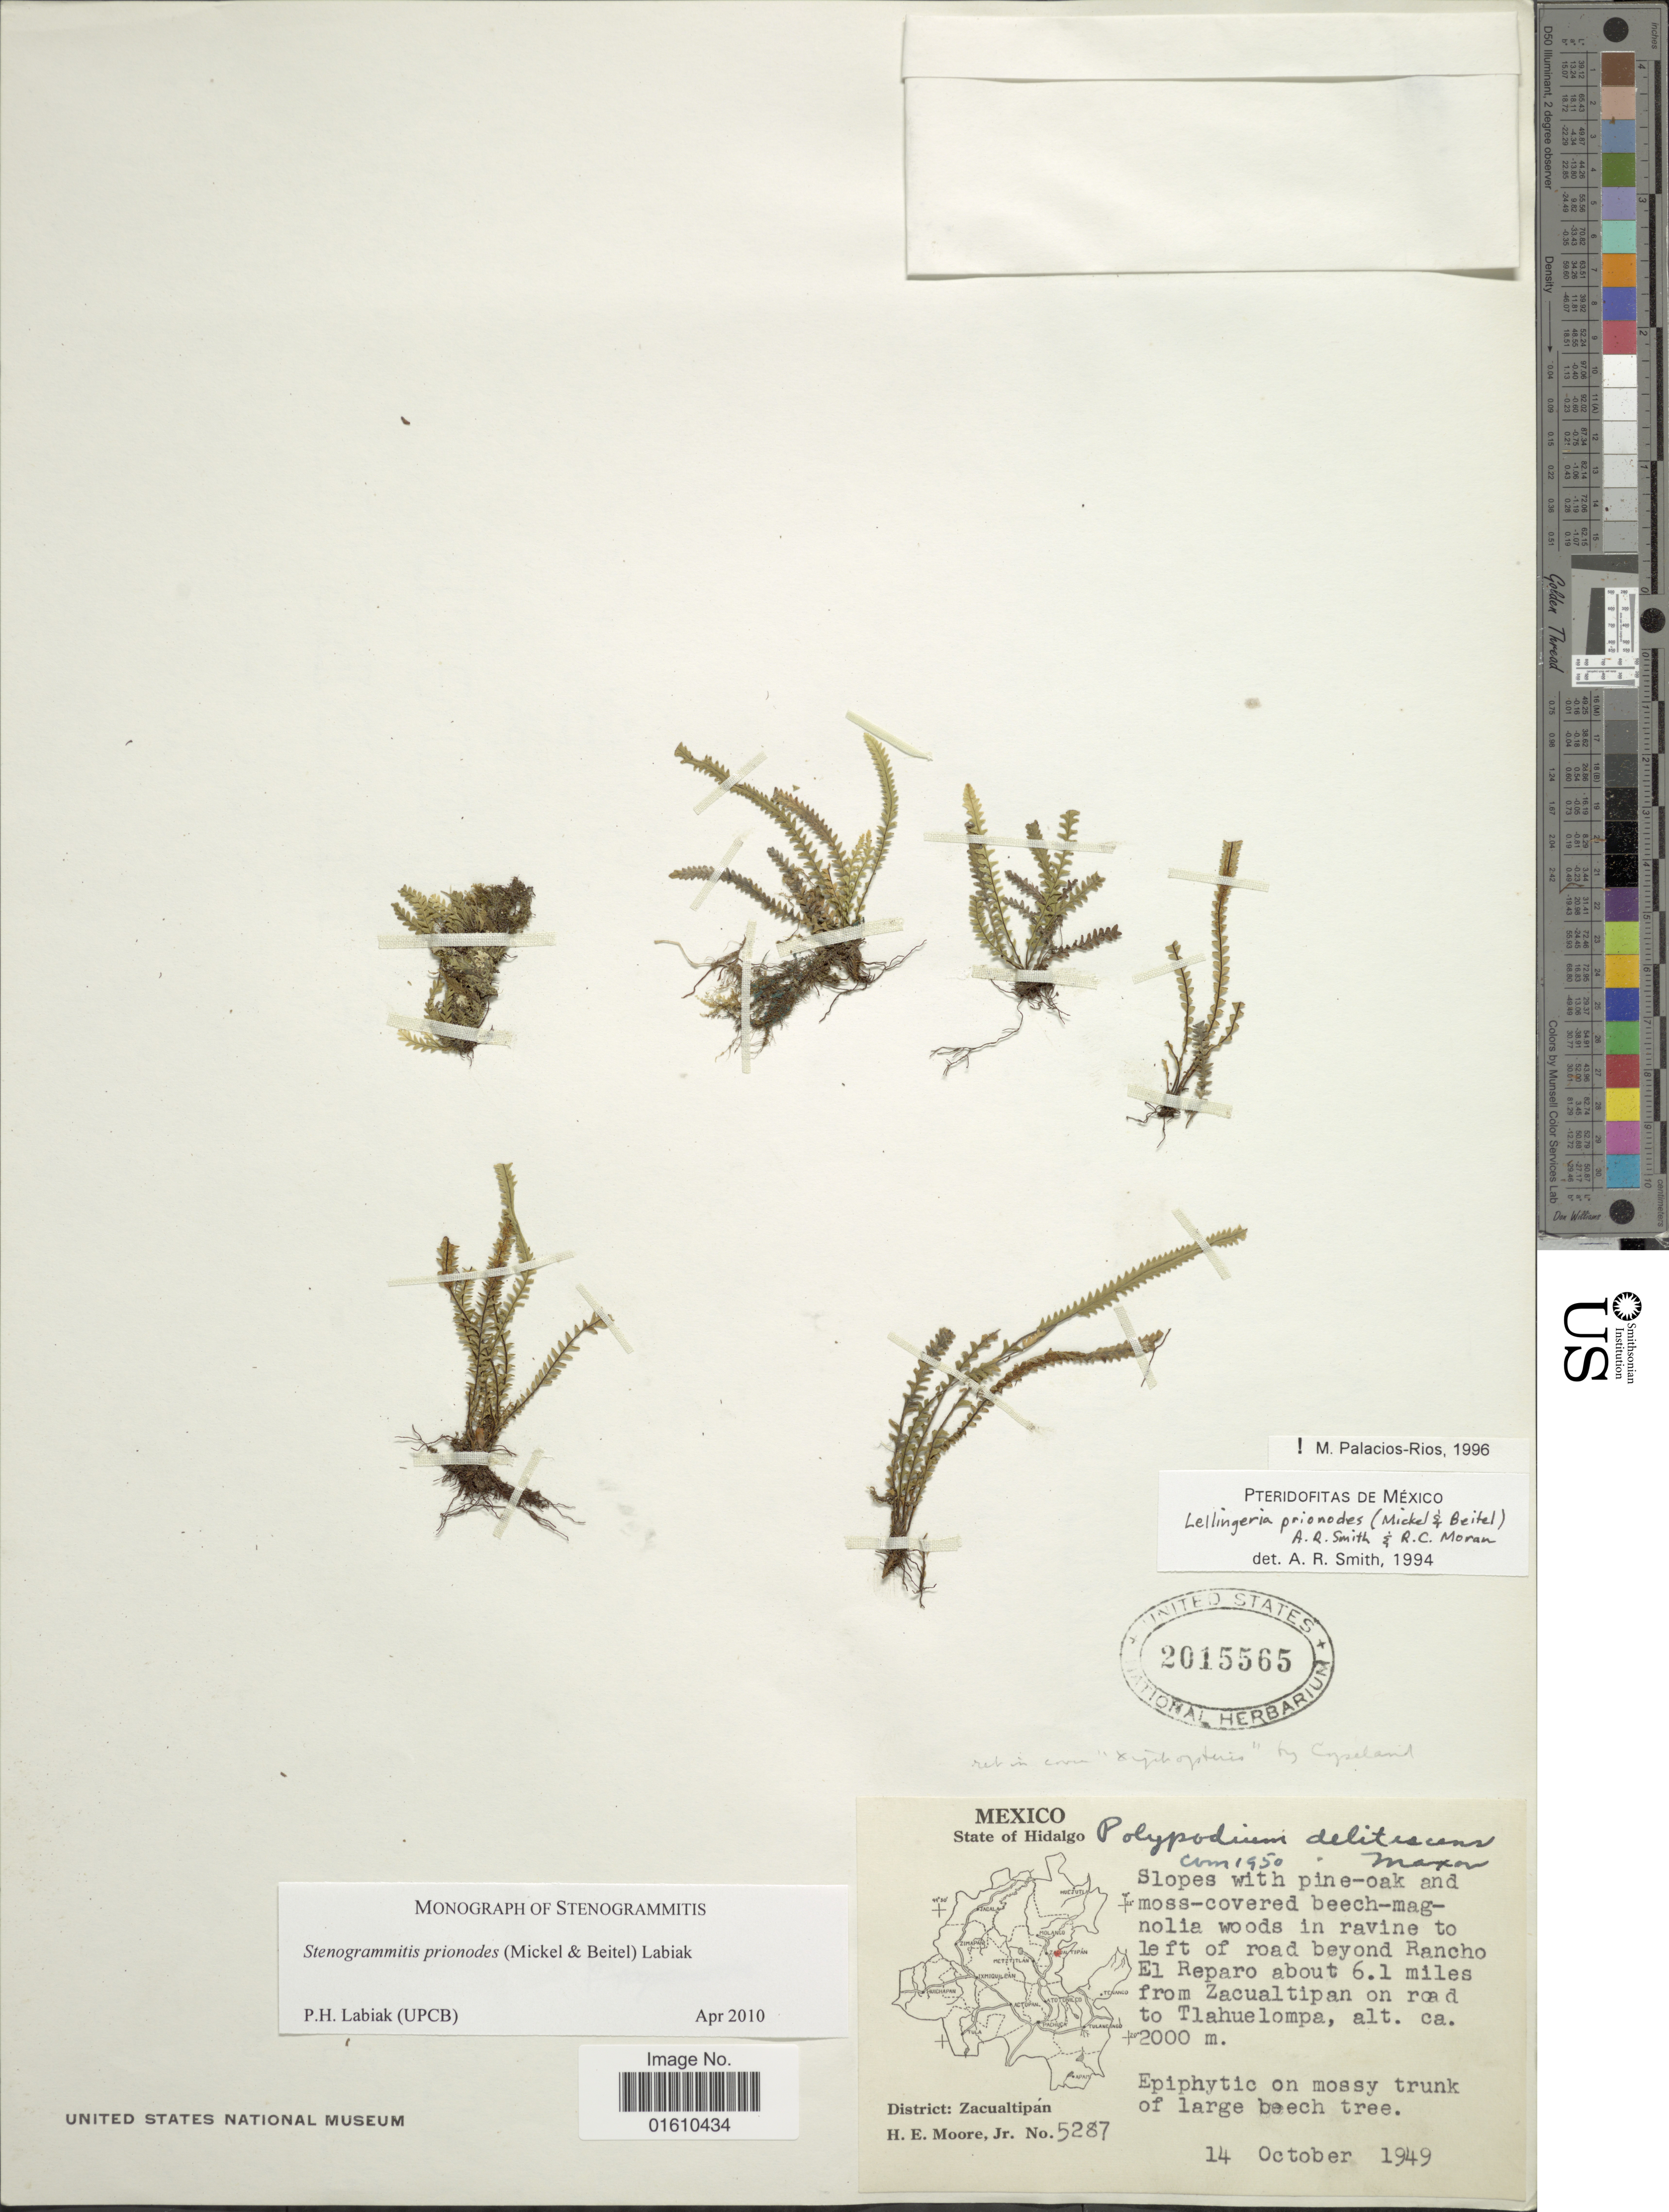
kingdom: Plantae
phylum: Tracheophyta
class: Polypodiopsida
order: Polypodiales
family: Polypodiaceae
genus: Stenogrammitis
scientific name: Stenogrammitis prionodes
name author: (Mickel & Beitel) Labiak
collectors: H. E. Moore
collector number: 5287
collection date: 1949-10-14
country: Mexico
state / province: Hidalgo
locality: Slopes with pine-oak and moss-covered beech-magnolia woods in ravine to left of road beyond Rancho El Reparo about 6.1 miles from Zacualtipan on road to Tlahuelompa, District: Zacualtipán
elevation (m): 2000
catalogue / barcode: US 2015565